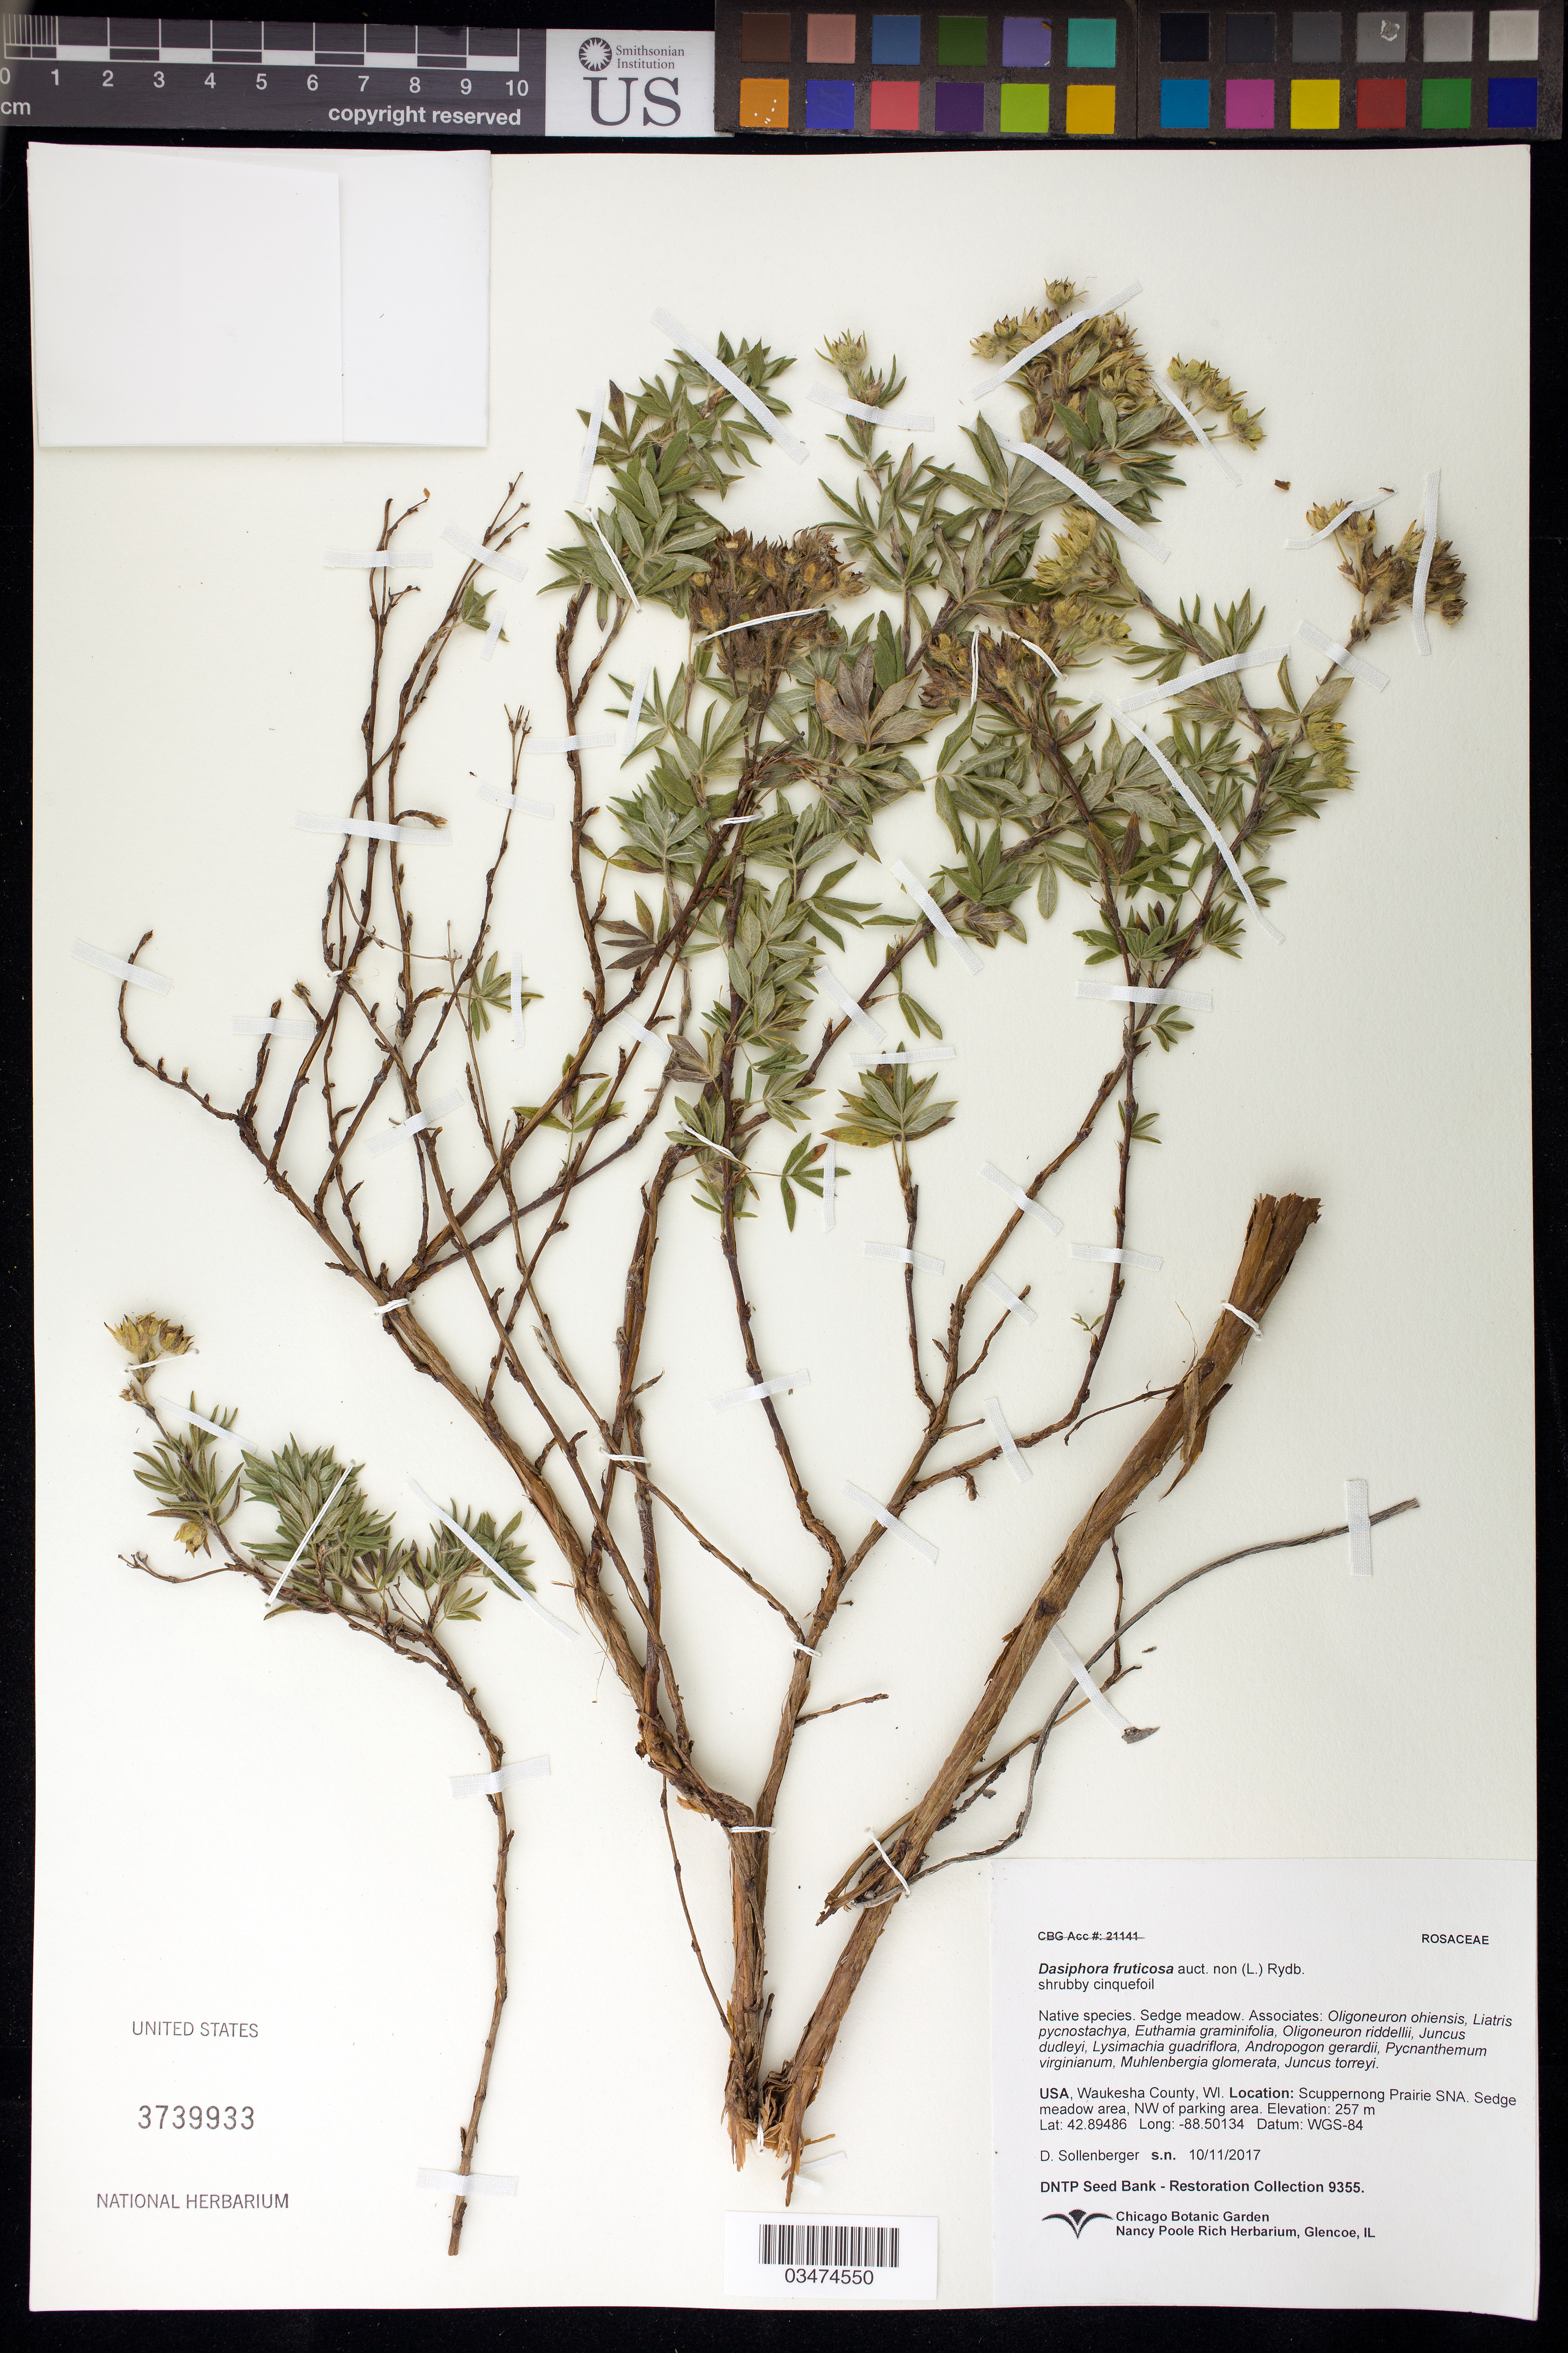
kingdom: Plantae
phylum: Tracheophyta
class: Magnoliopsida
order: Rosales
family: Rosaceae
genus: Dasiphora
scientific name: Dasiphora fruticosa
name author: (L.) Rydb.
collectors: D. Sollenberger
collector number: CBG-9355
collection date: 2017-10-11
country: United States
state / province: Wisconsin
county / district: Waukesha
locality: Scuppernong Prairie SNA, Sedge meadow area, NW of parking area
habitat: Sedge meadow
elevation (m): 78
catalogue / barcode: US 3739933